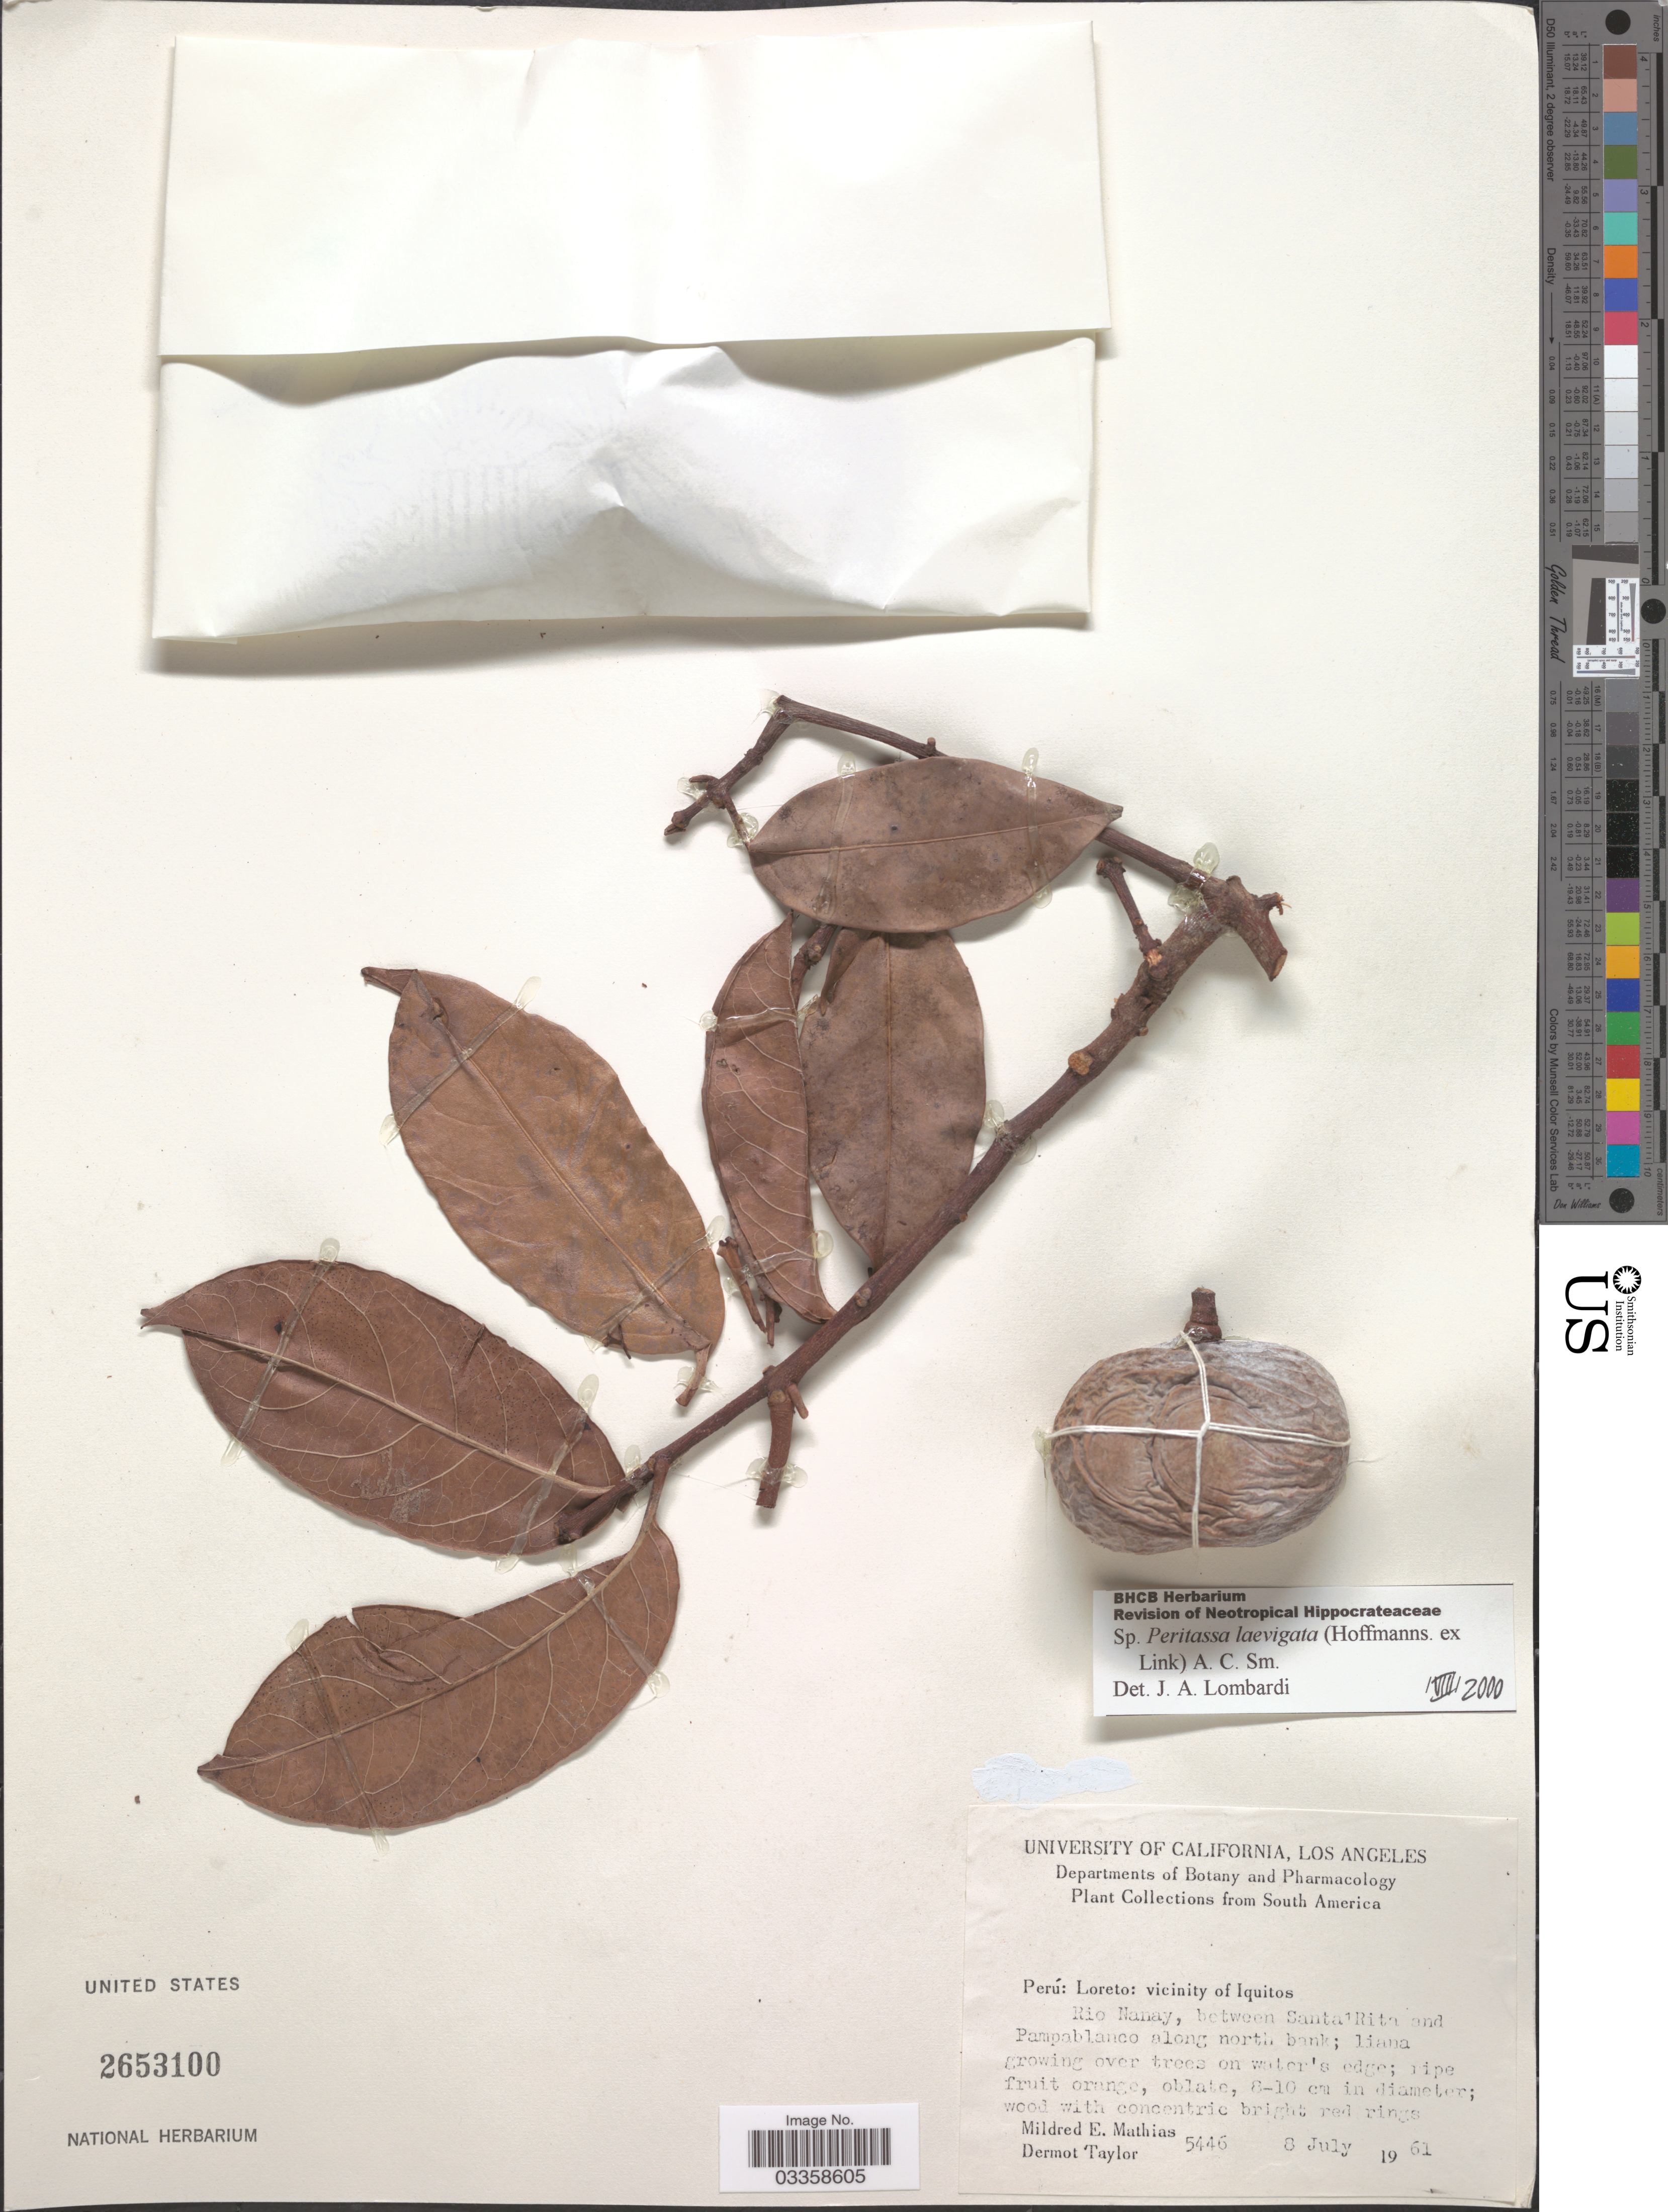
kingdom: Plantae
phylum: Tracheophyta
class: Magnoliopsida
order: Celastrales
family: Celastraceae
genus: Peritassa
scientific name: Peritassa laevigata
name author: (Hoffmanns. ex Link) A.C. Sm.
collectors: M. E. Mathias & D. Taylor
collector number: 5446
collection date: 1961-07-08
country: Peru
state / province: Loreto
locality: Vicinity of Iquitos. Rio Nanay, between Santa Rita and Pampablanco along north bank.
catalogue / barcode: US 2653100